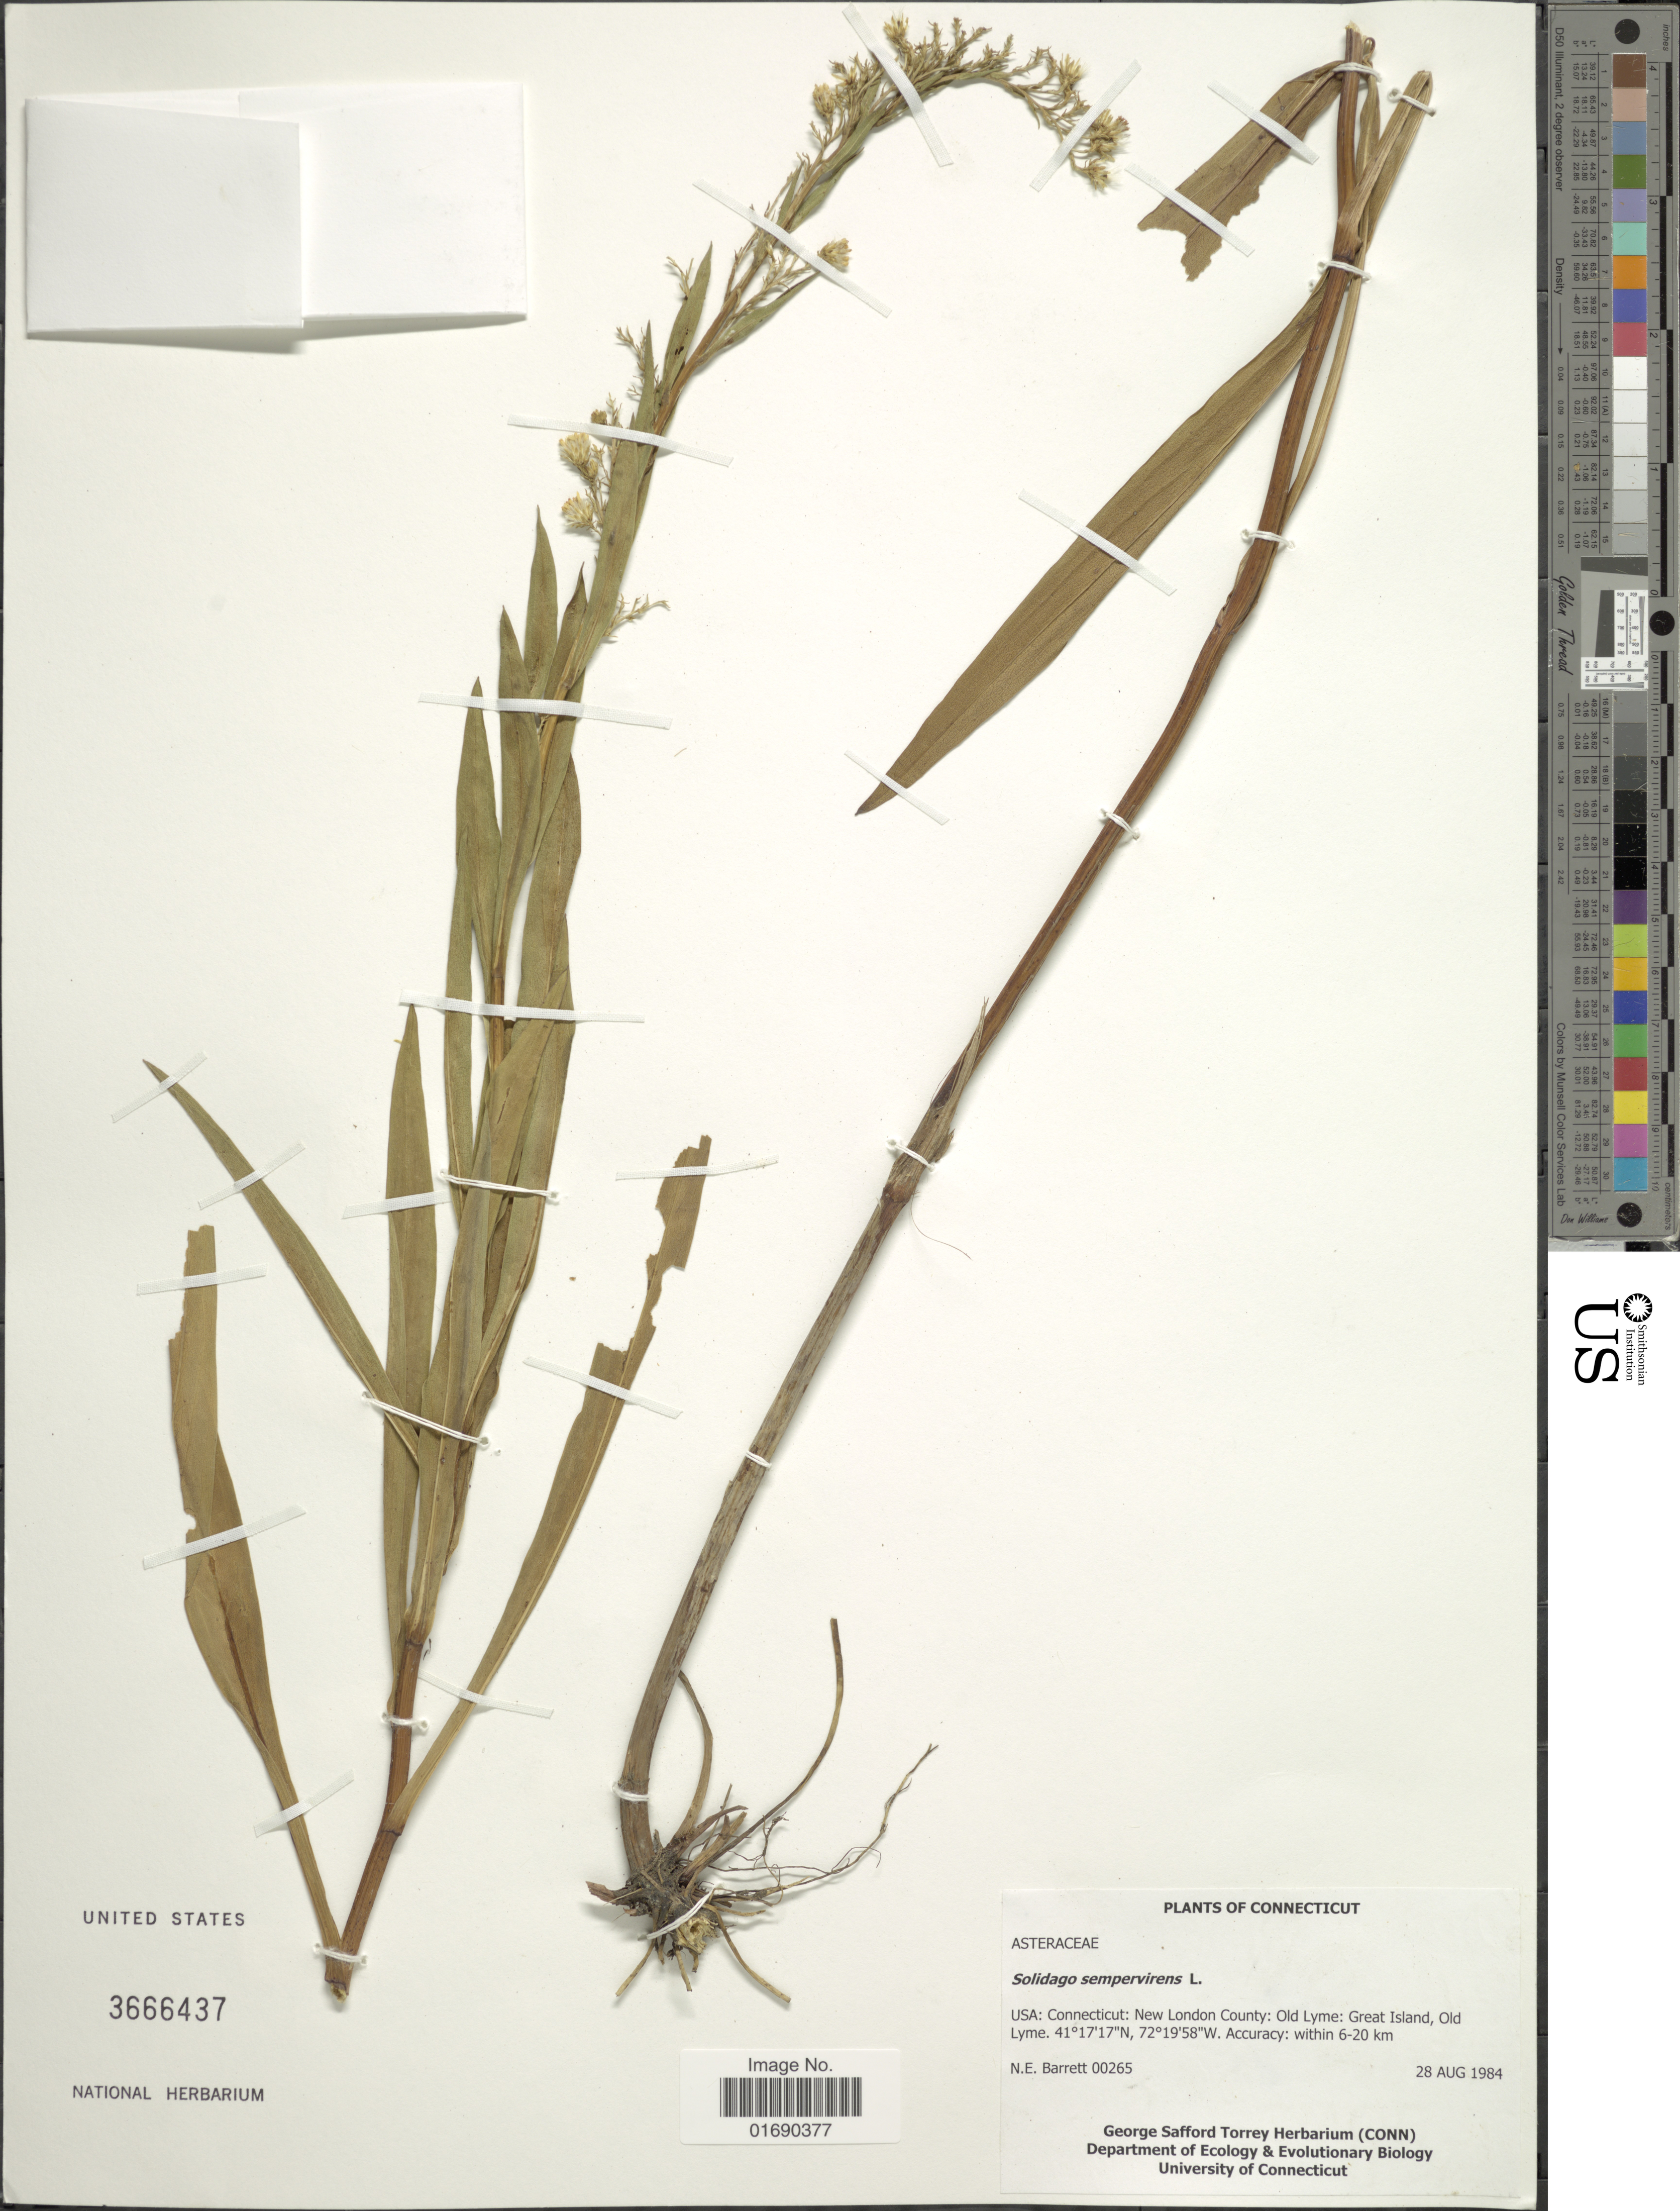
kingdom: Plantae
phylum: Tracheophyta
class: Magnoliopsida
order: Asterales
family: Asteraceae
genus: Solidago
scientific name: Solidago sempervirens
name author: L.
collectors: N. Barrett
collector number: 00265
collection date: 1984-08-28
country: United States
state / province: Connecticut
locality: New London County: Old Lyme: Great Island, Old Lyme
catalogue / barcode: US 3666437